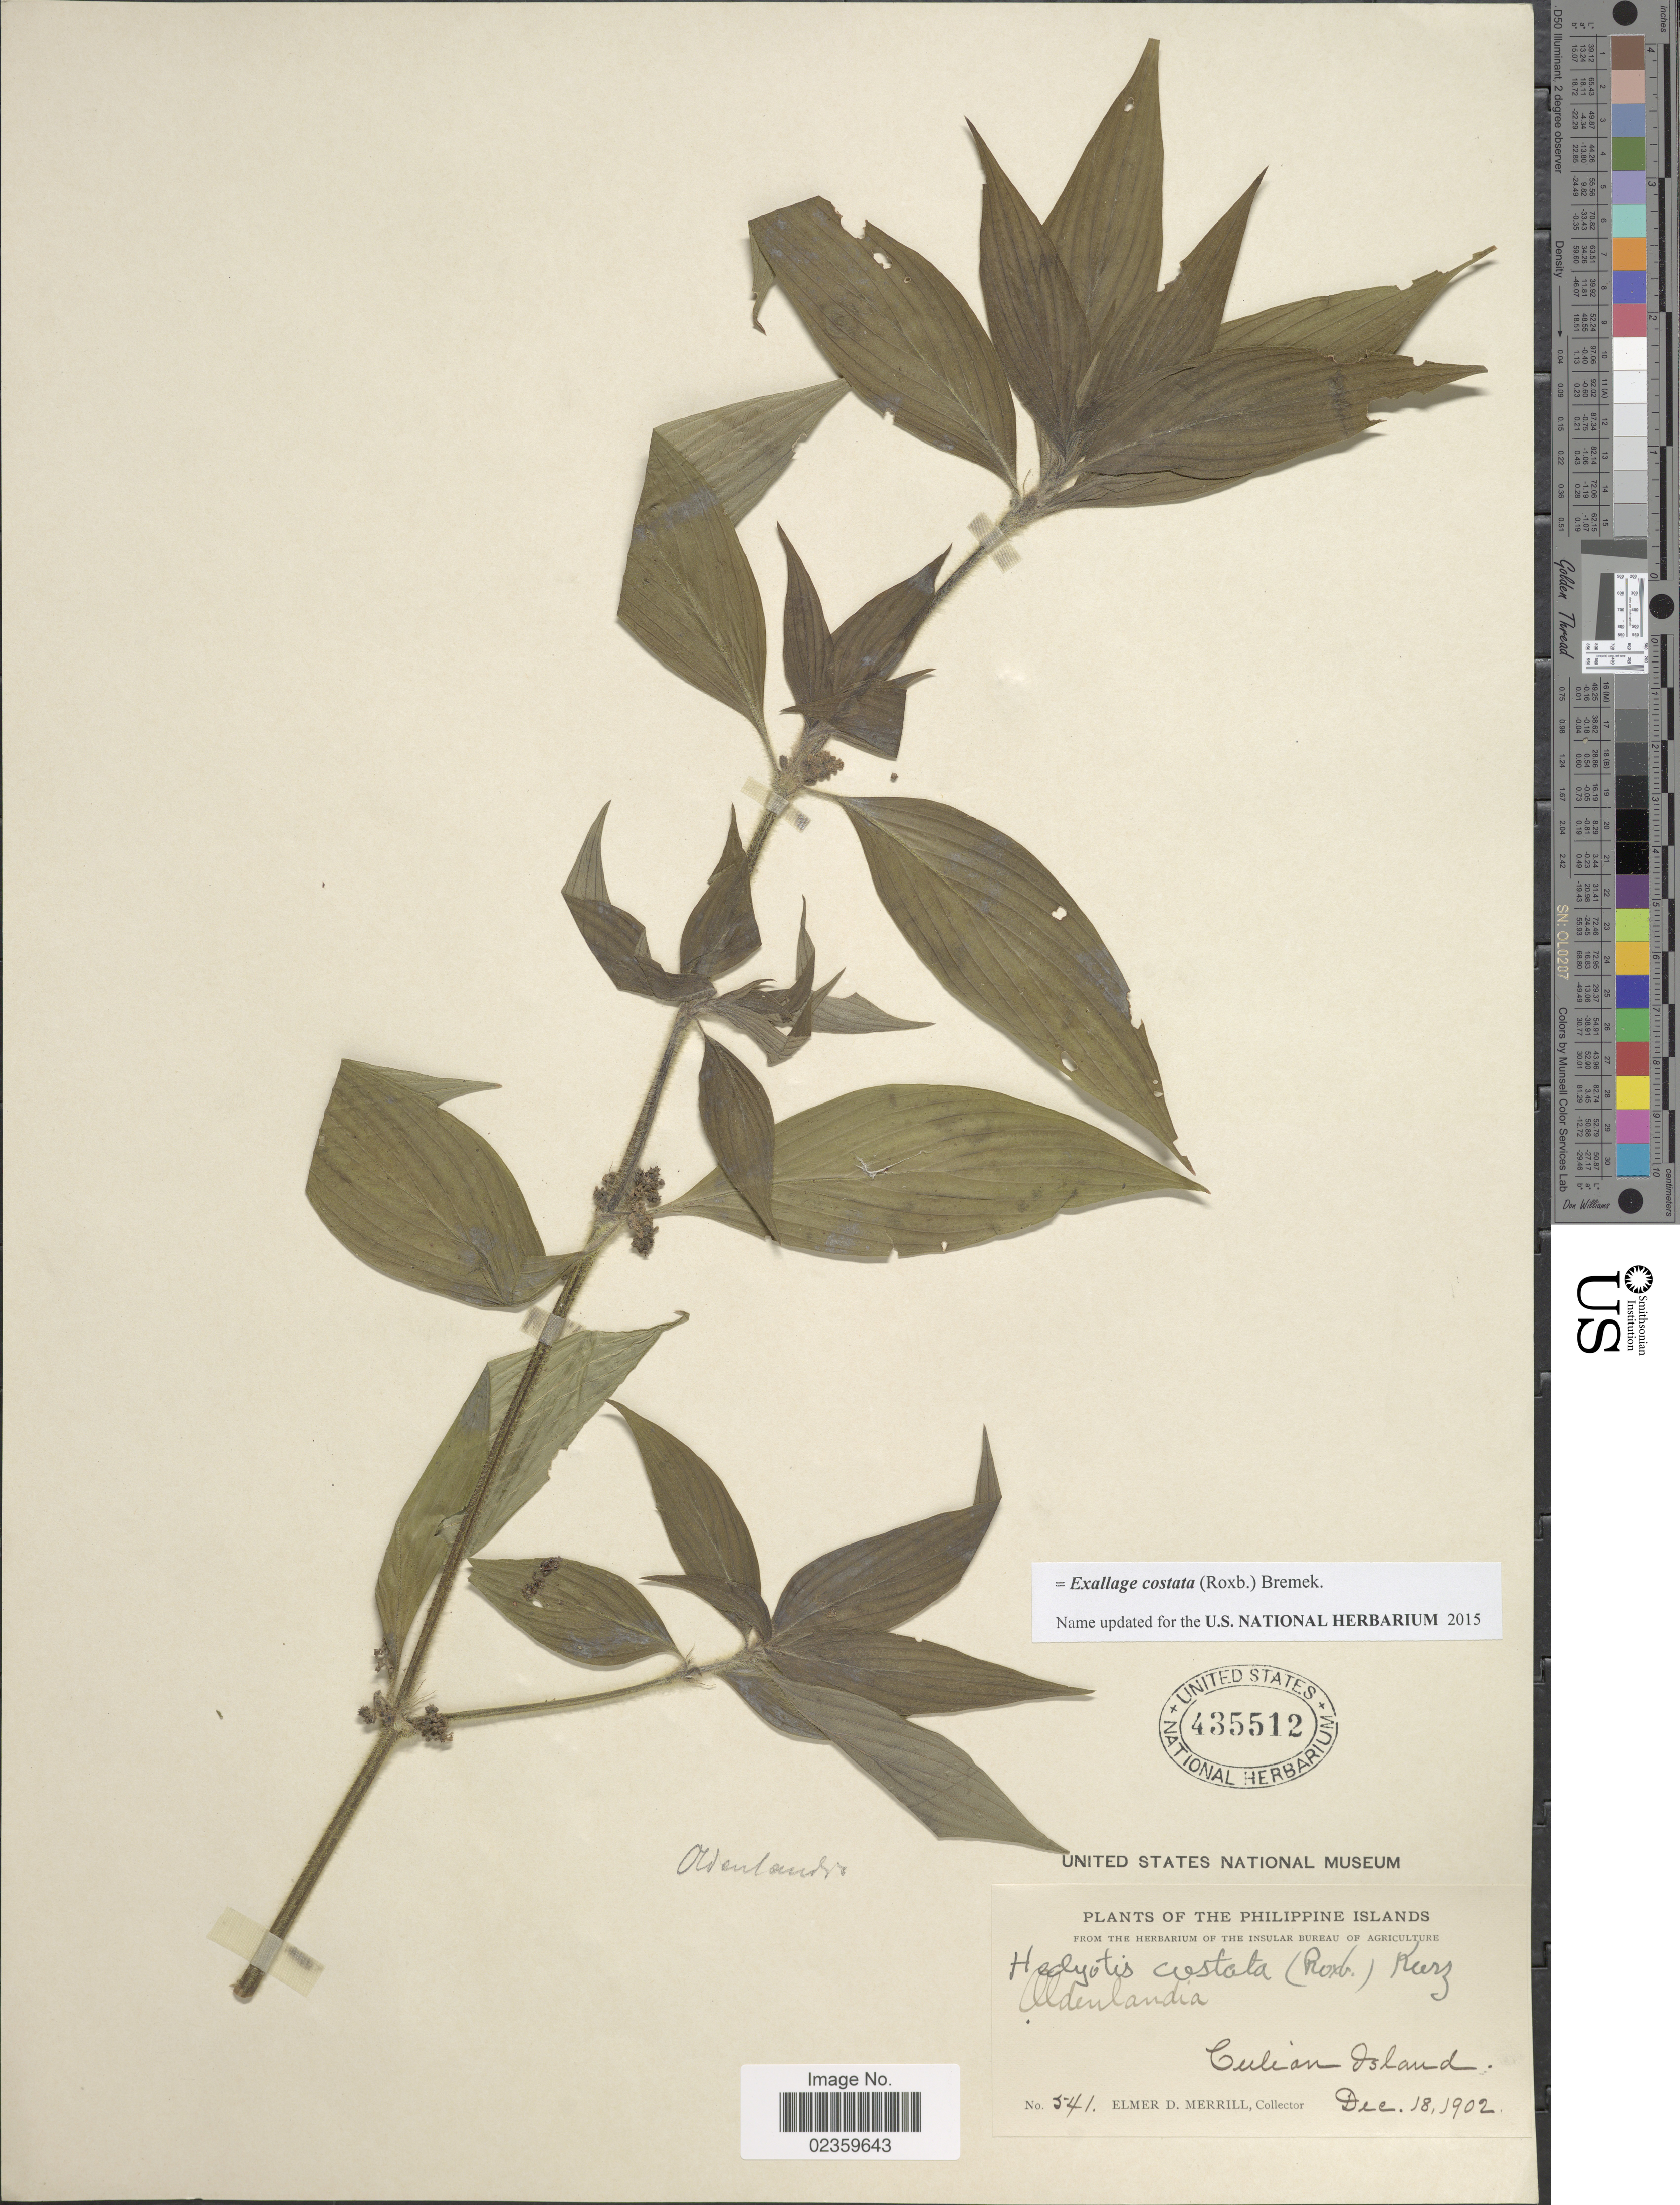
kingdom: Plantae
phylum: Tracheophyta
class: Magnoliopsida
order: Gentianales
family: Rubiaceae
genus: Exallage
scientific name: Exallage costata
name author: (Roxb.) Bremek.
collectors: E. D. Merrill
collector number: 541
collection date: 1902-12-18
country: Philippines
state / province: Mimaropa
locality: Philippine Islands. Culian Island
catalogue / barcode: US 435512